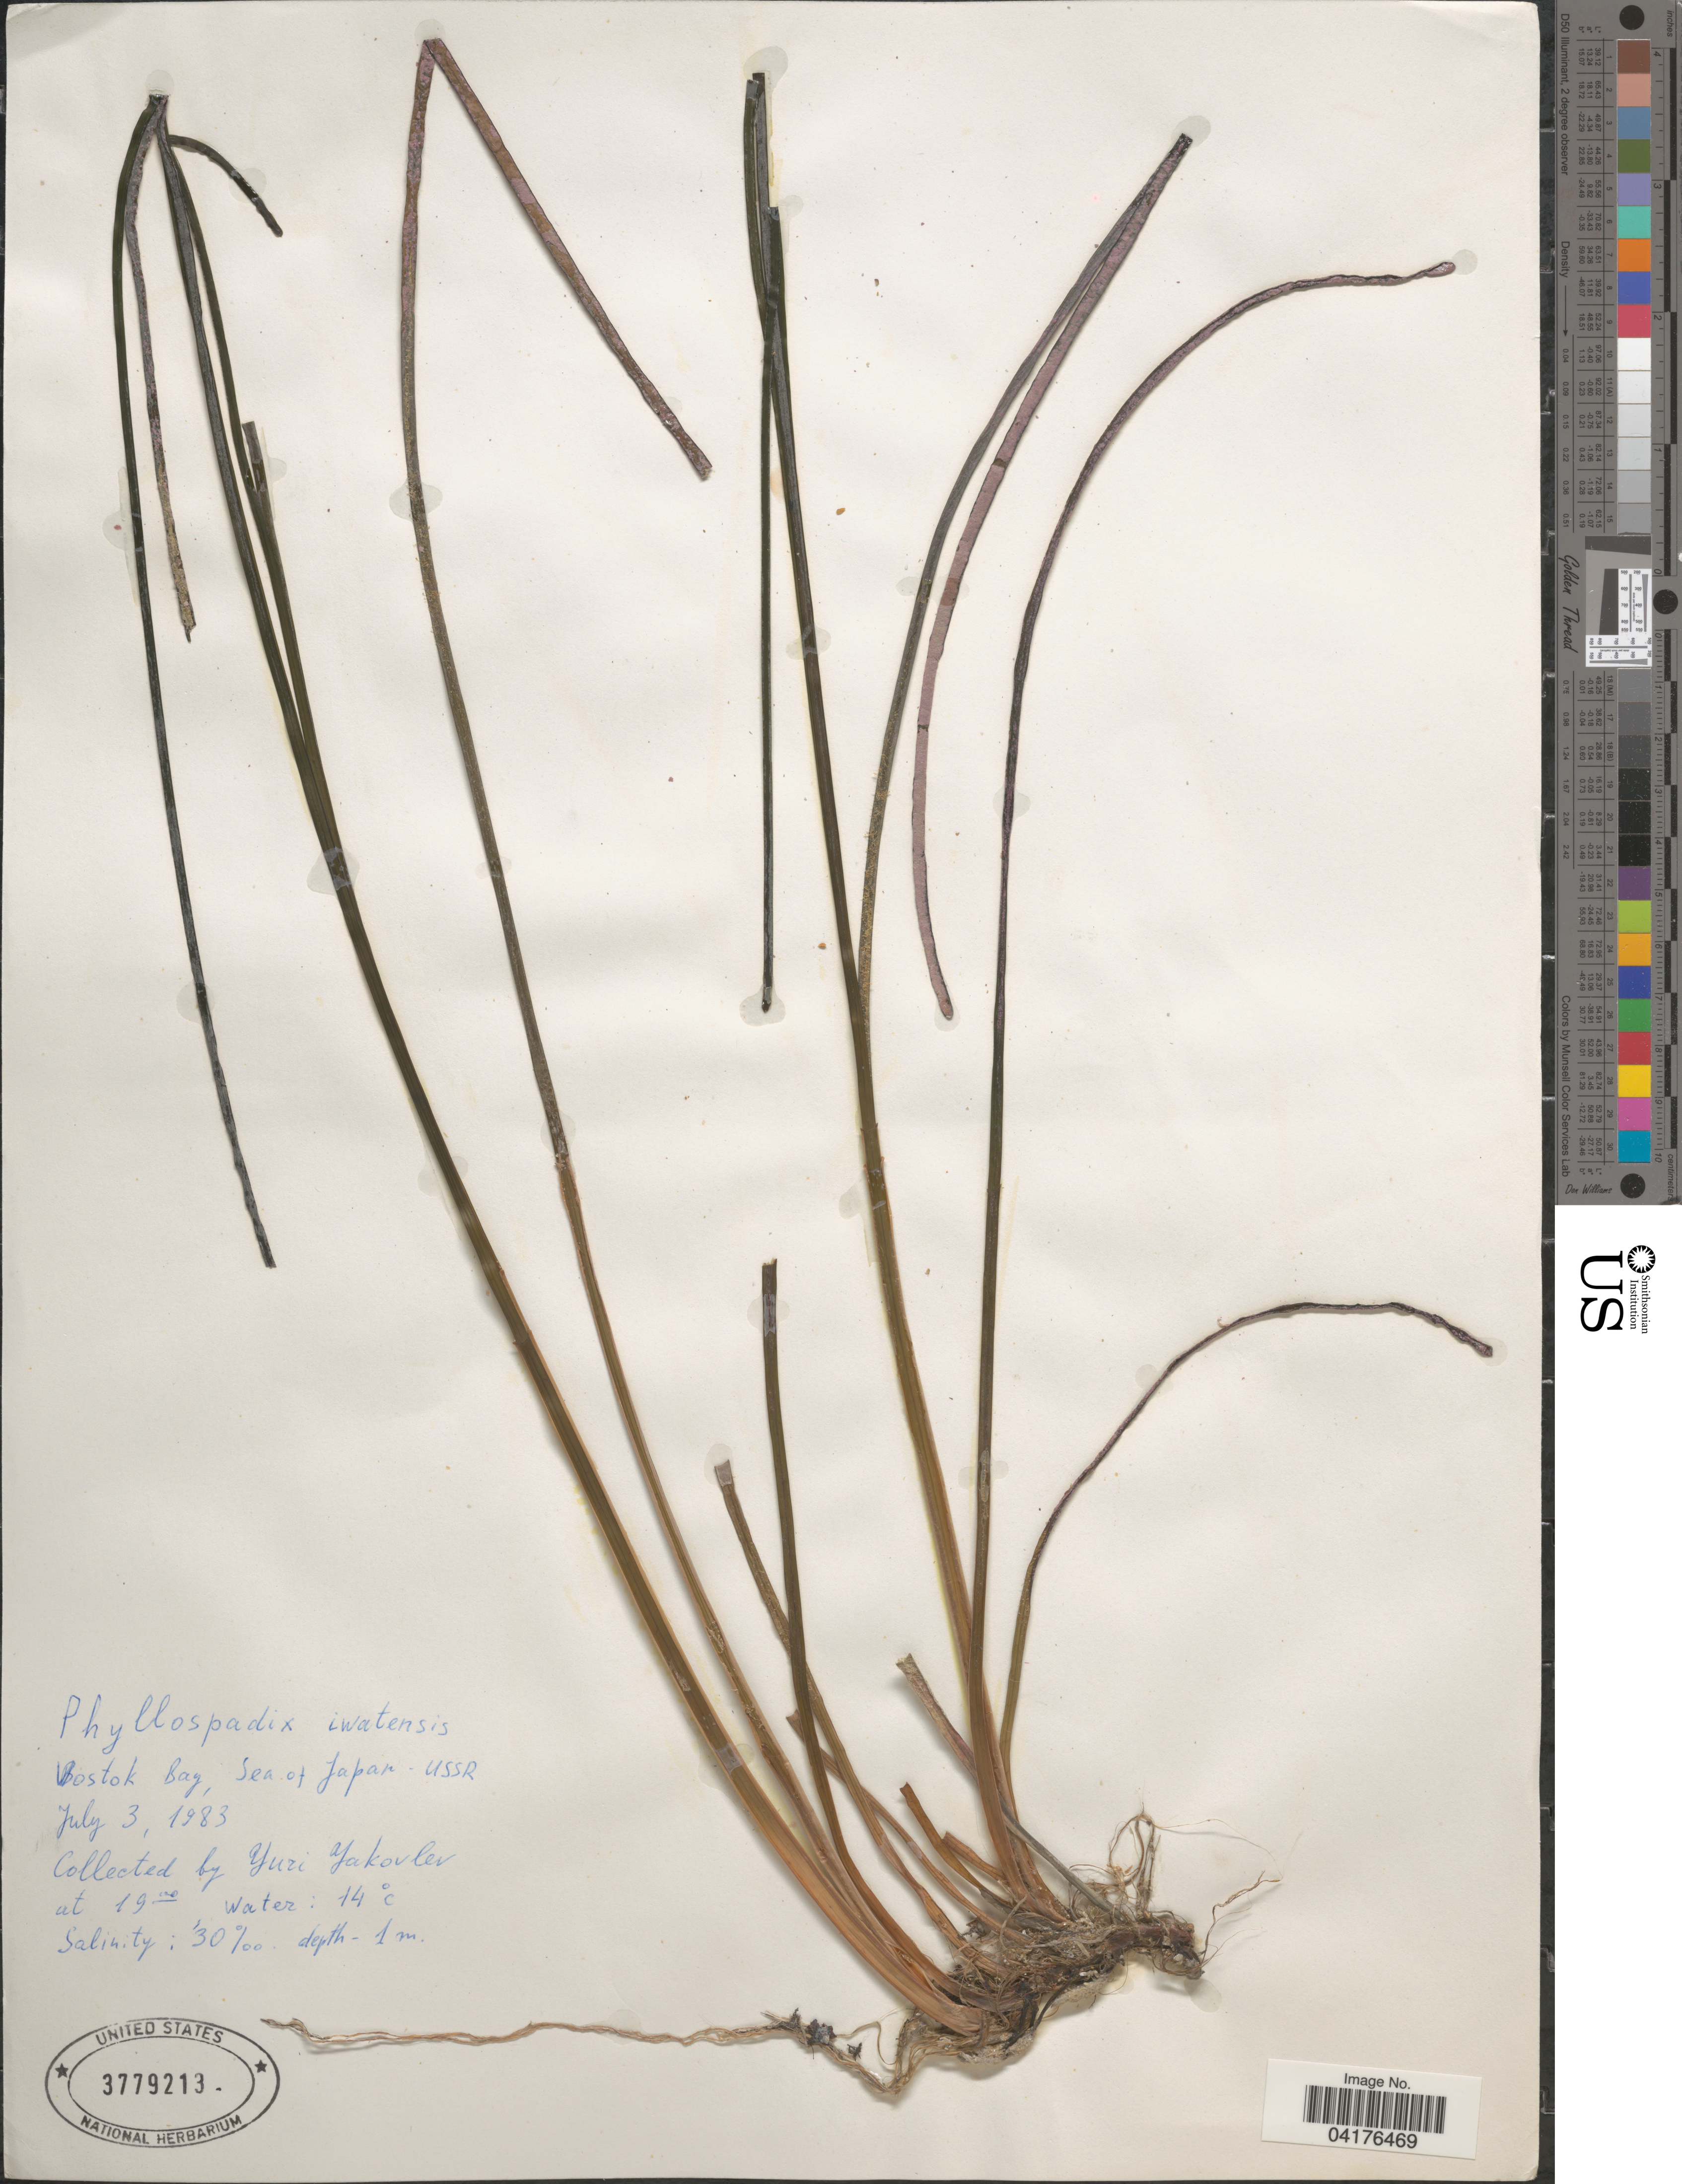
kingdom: Plantae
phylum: Tracheophyta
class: Liliopsida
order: Alismatales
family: Zosteraceae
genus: Phyllospadix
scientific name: Phyllospadix iwatensis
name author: Makino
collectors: Y. Yakovlev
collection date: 1983-07-03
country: Russian Federation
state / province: Primorsky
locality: Vostok Bay, Sea of Japan - USSR.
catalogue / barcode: US 3779213